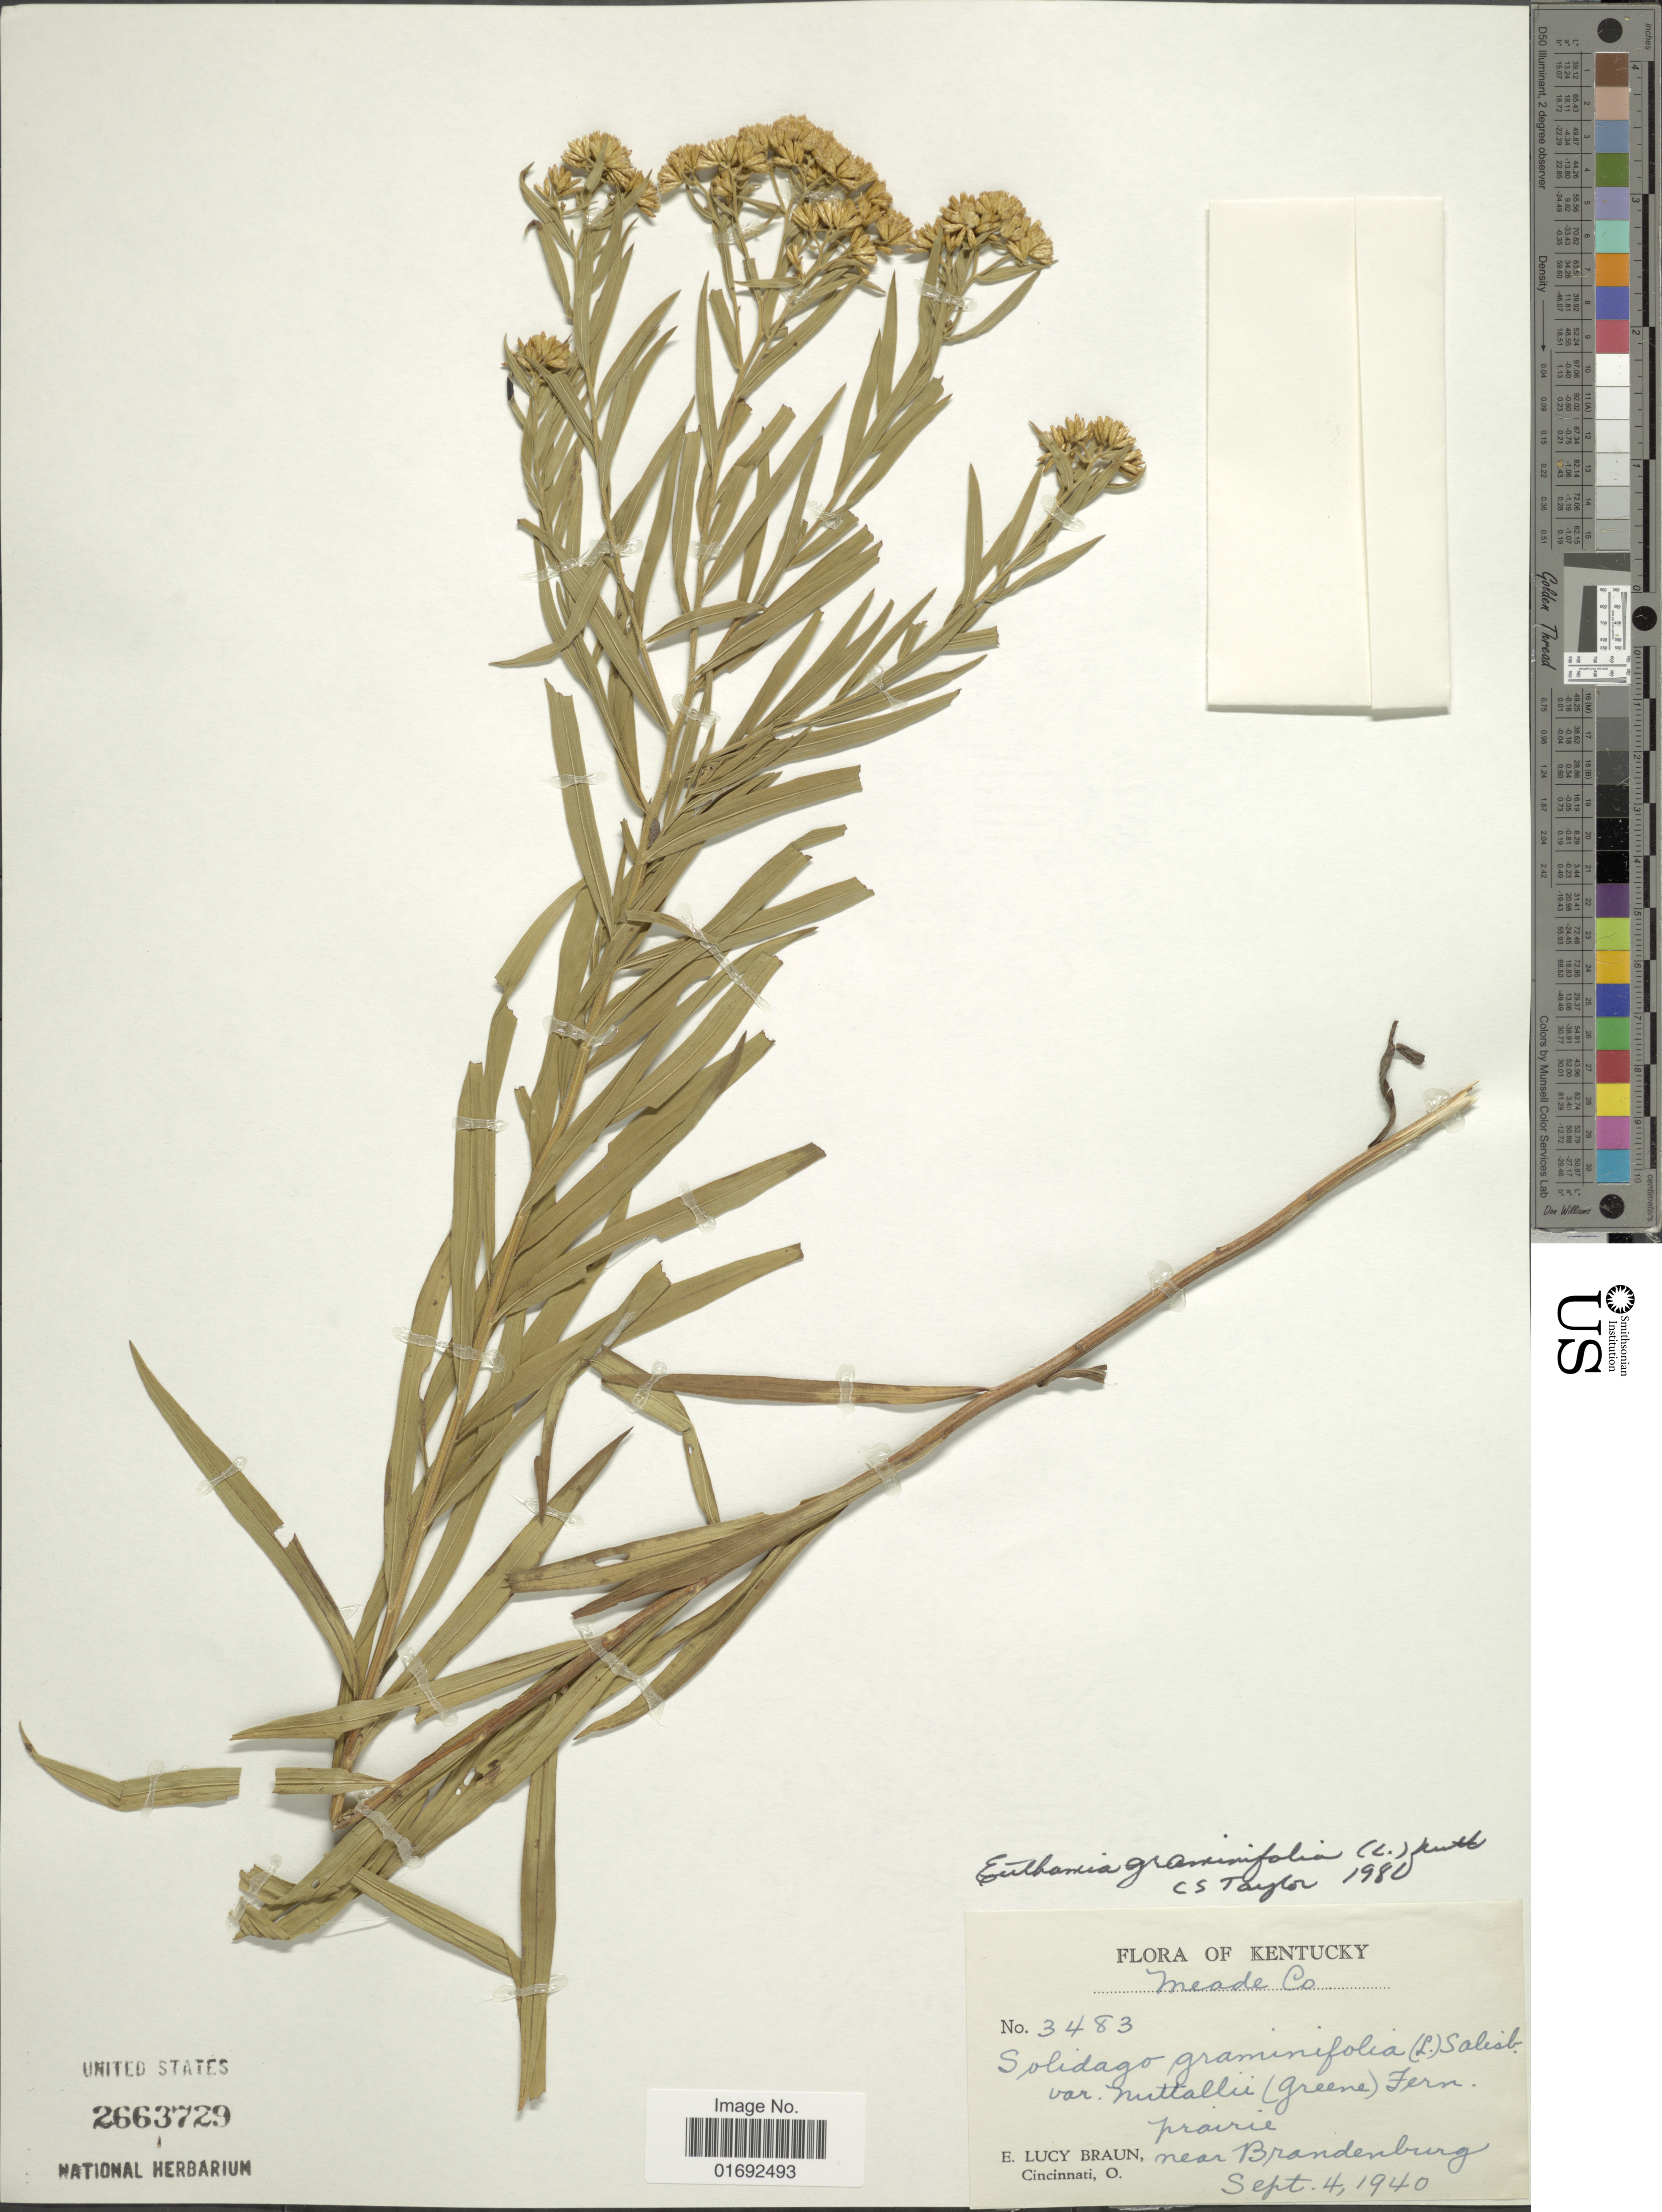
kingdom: Plantae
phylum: Tracheophyta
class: Magnoliopsida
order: Asterales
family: Asteraceae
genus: Euthamia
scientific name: Euthamia graminifolia var. nuttalii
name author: (S.W. Greene) W. Stone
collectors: E. L. Braun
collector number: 3483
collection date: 1940-09-04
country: United States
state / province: Kentucky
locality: Meade Co., near Brandenburg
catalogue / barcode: US 2663729